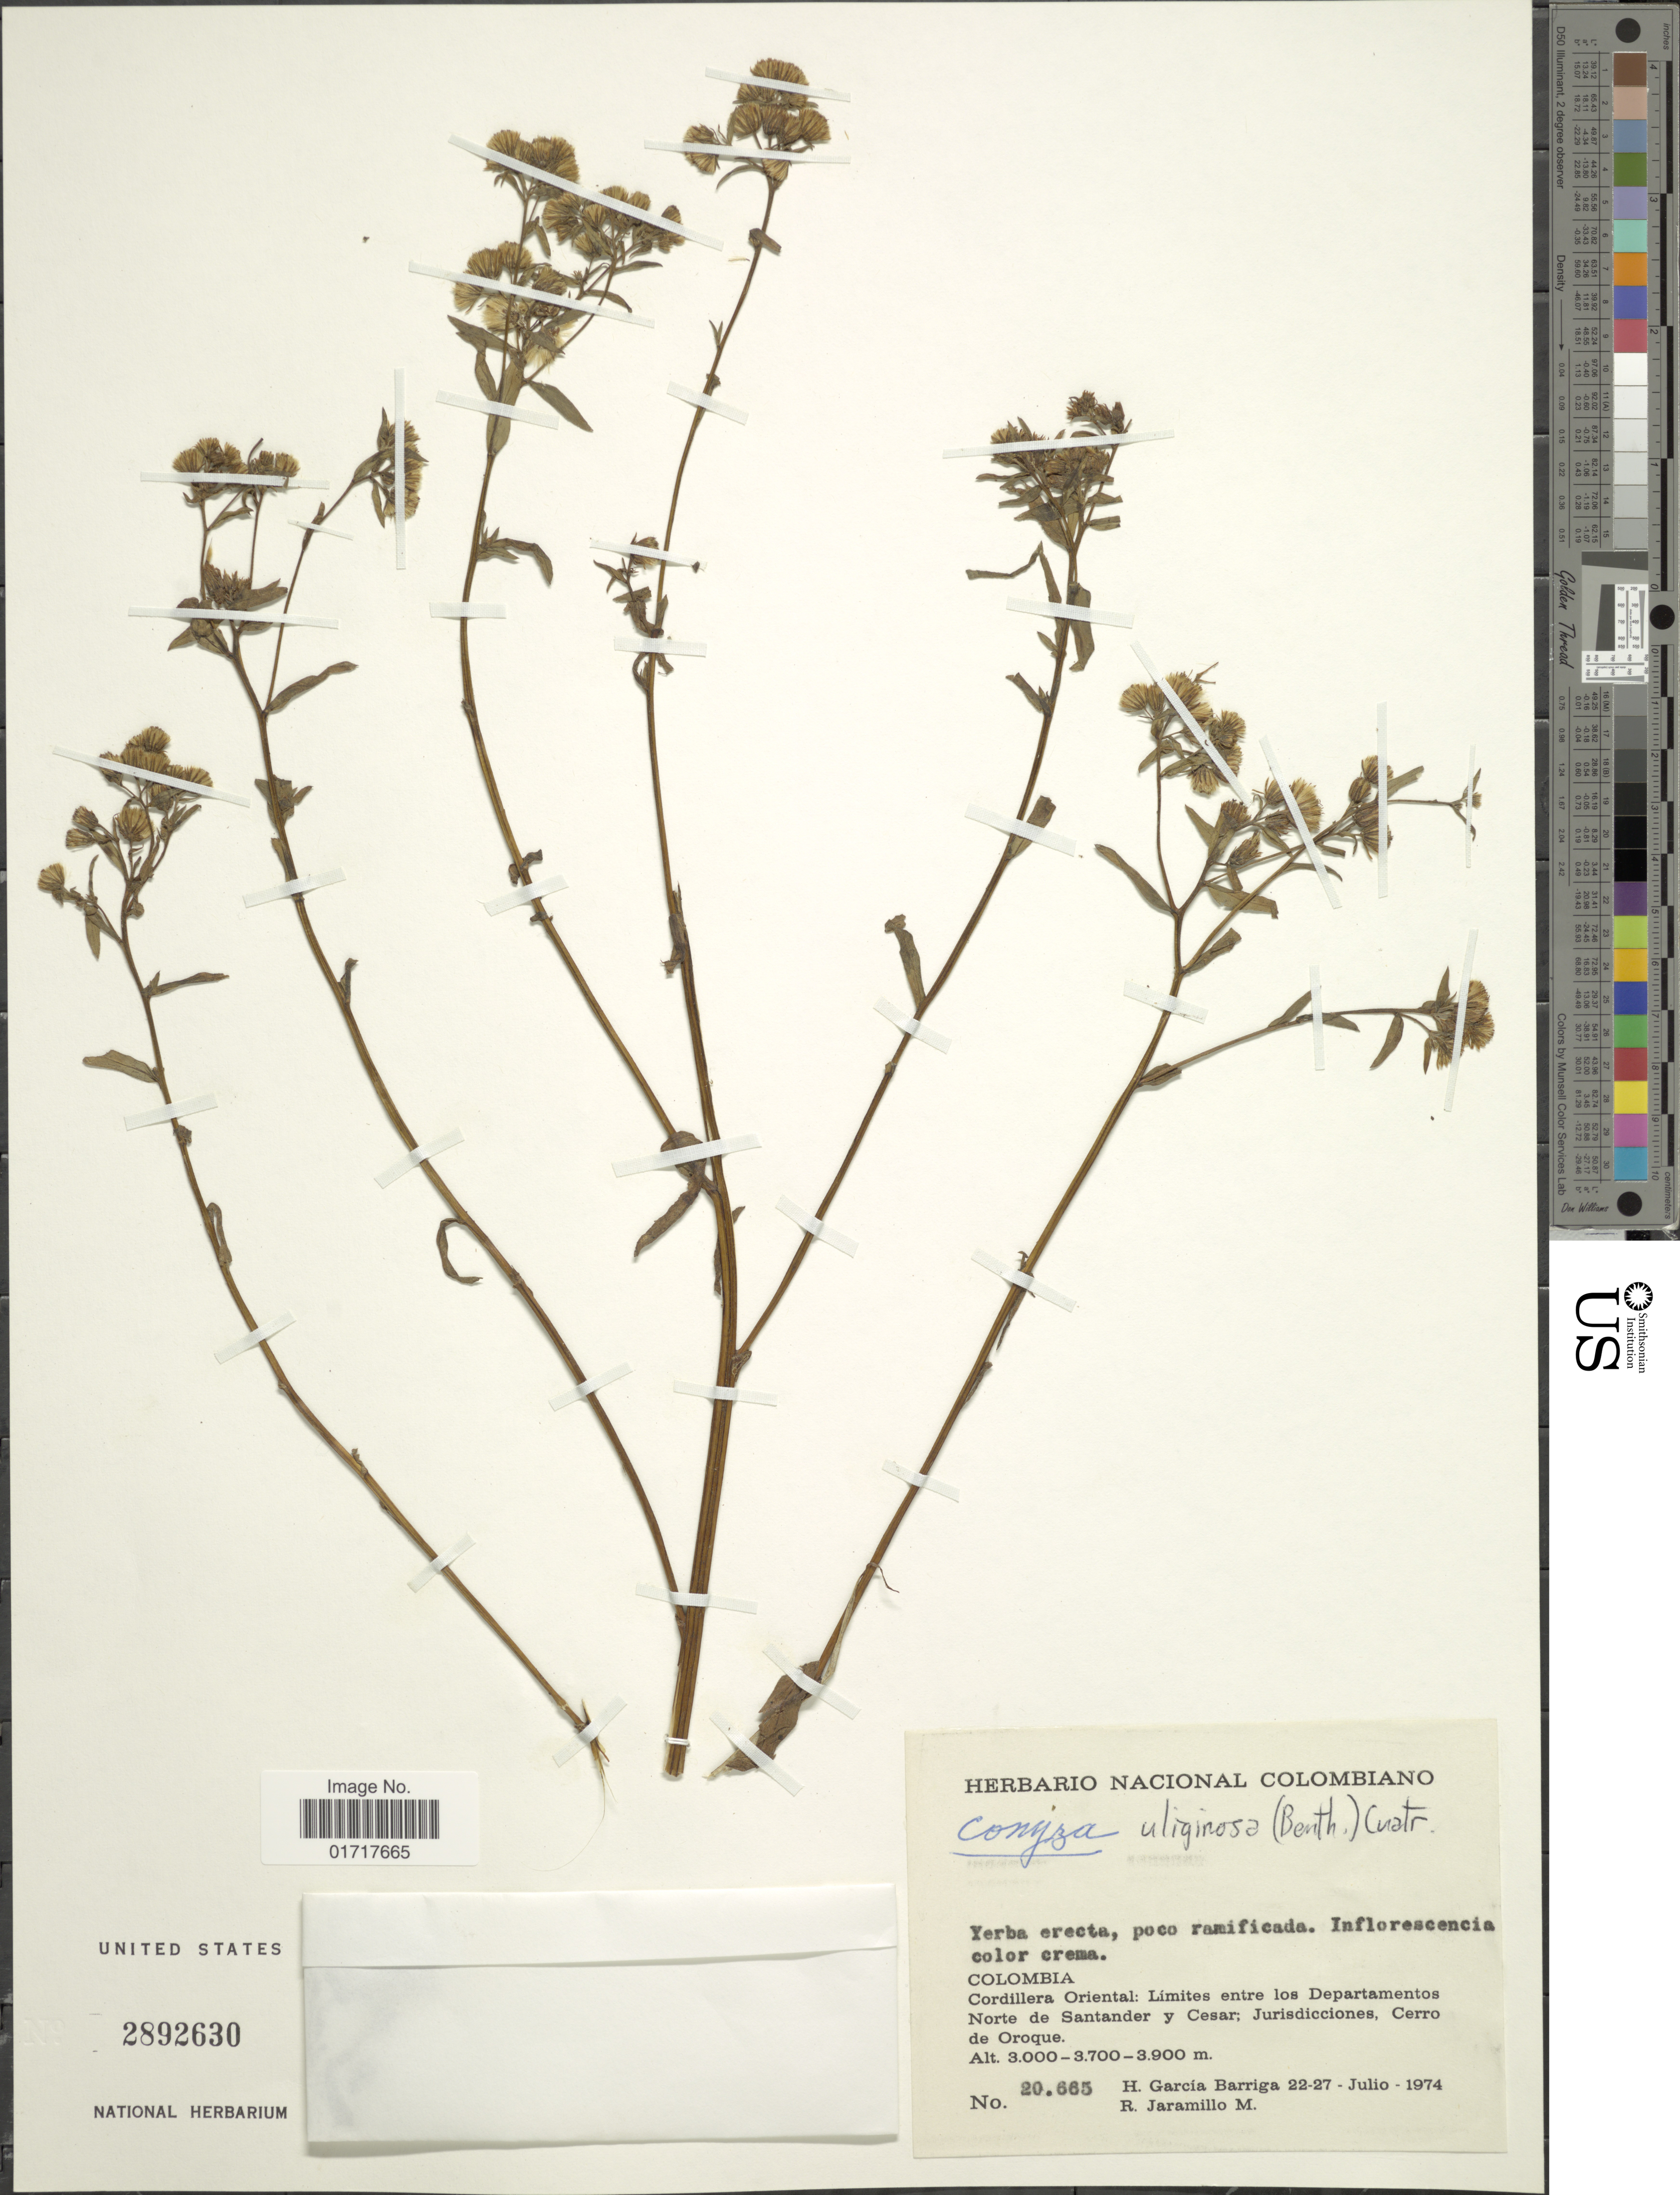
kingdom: Plantae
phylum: Tracheophyta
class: Magnoliopsida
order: Asterales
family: Asteraceae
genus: Conyza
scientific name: Conyza uliginosa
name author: (Benth.) Cuatrec.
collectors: H. García Barriga & R. Jaramillo M.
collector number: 20665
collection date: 1974-07-22/1974-07-27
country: Colombia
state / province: Norte de Santander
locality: Colombia. Cordillera Oriental: Limites entre los Departamentos Norte de Santander y Cesar; Jurisdicciones, Cerro de Oroque.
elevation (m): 3000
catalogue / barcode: US 2892630